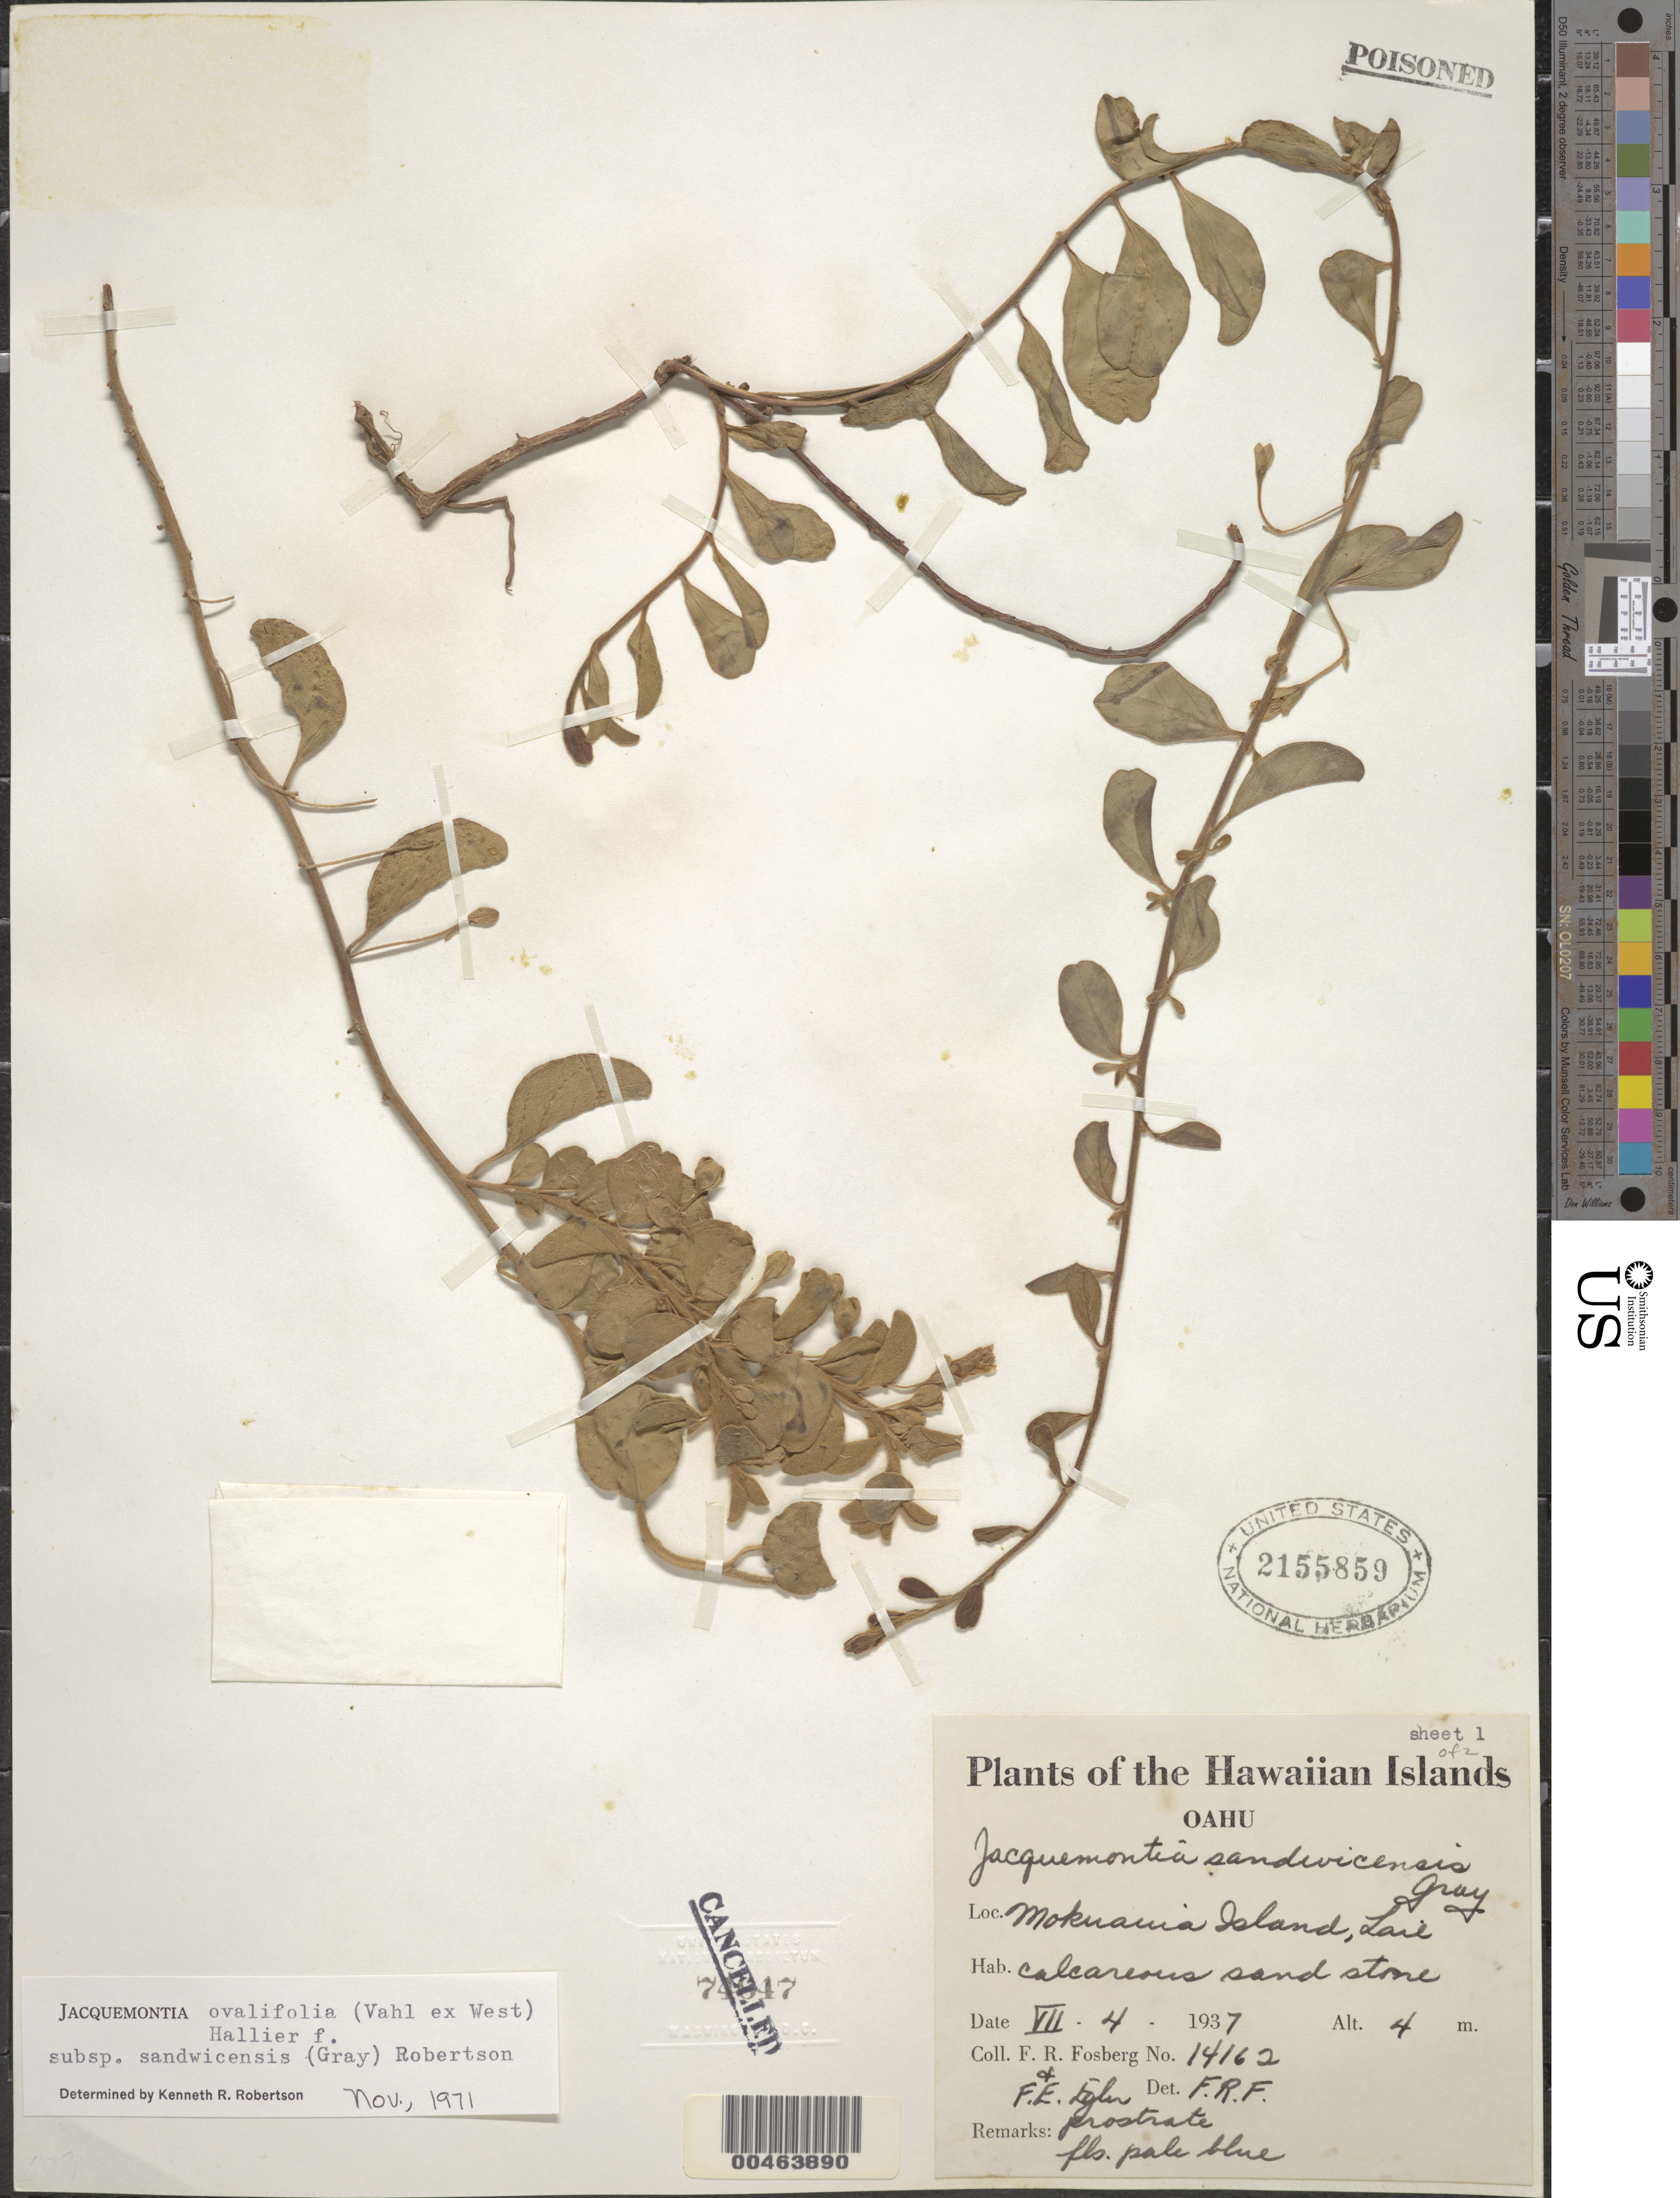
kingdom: Plantae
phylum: Tracheophyta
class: Magnoliopsida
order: Solanales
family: Convolvulaceae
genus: Jacquemontia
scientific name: Jacquemontia sandwicensis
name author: A. Gray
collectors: F. R. Fosberg & F. Egler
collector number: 14162, 1of2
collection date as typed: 4 Jul 1937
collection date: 1937-07-04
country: United States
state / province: Hawaii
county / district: Honolulu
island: Mokuauia [Goat] Islet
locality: Oahu, Laie, Mokuauia Bird Refuge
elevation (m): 4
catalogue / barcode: US 2155859